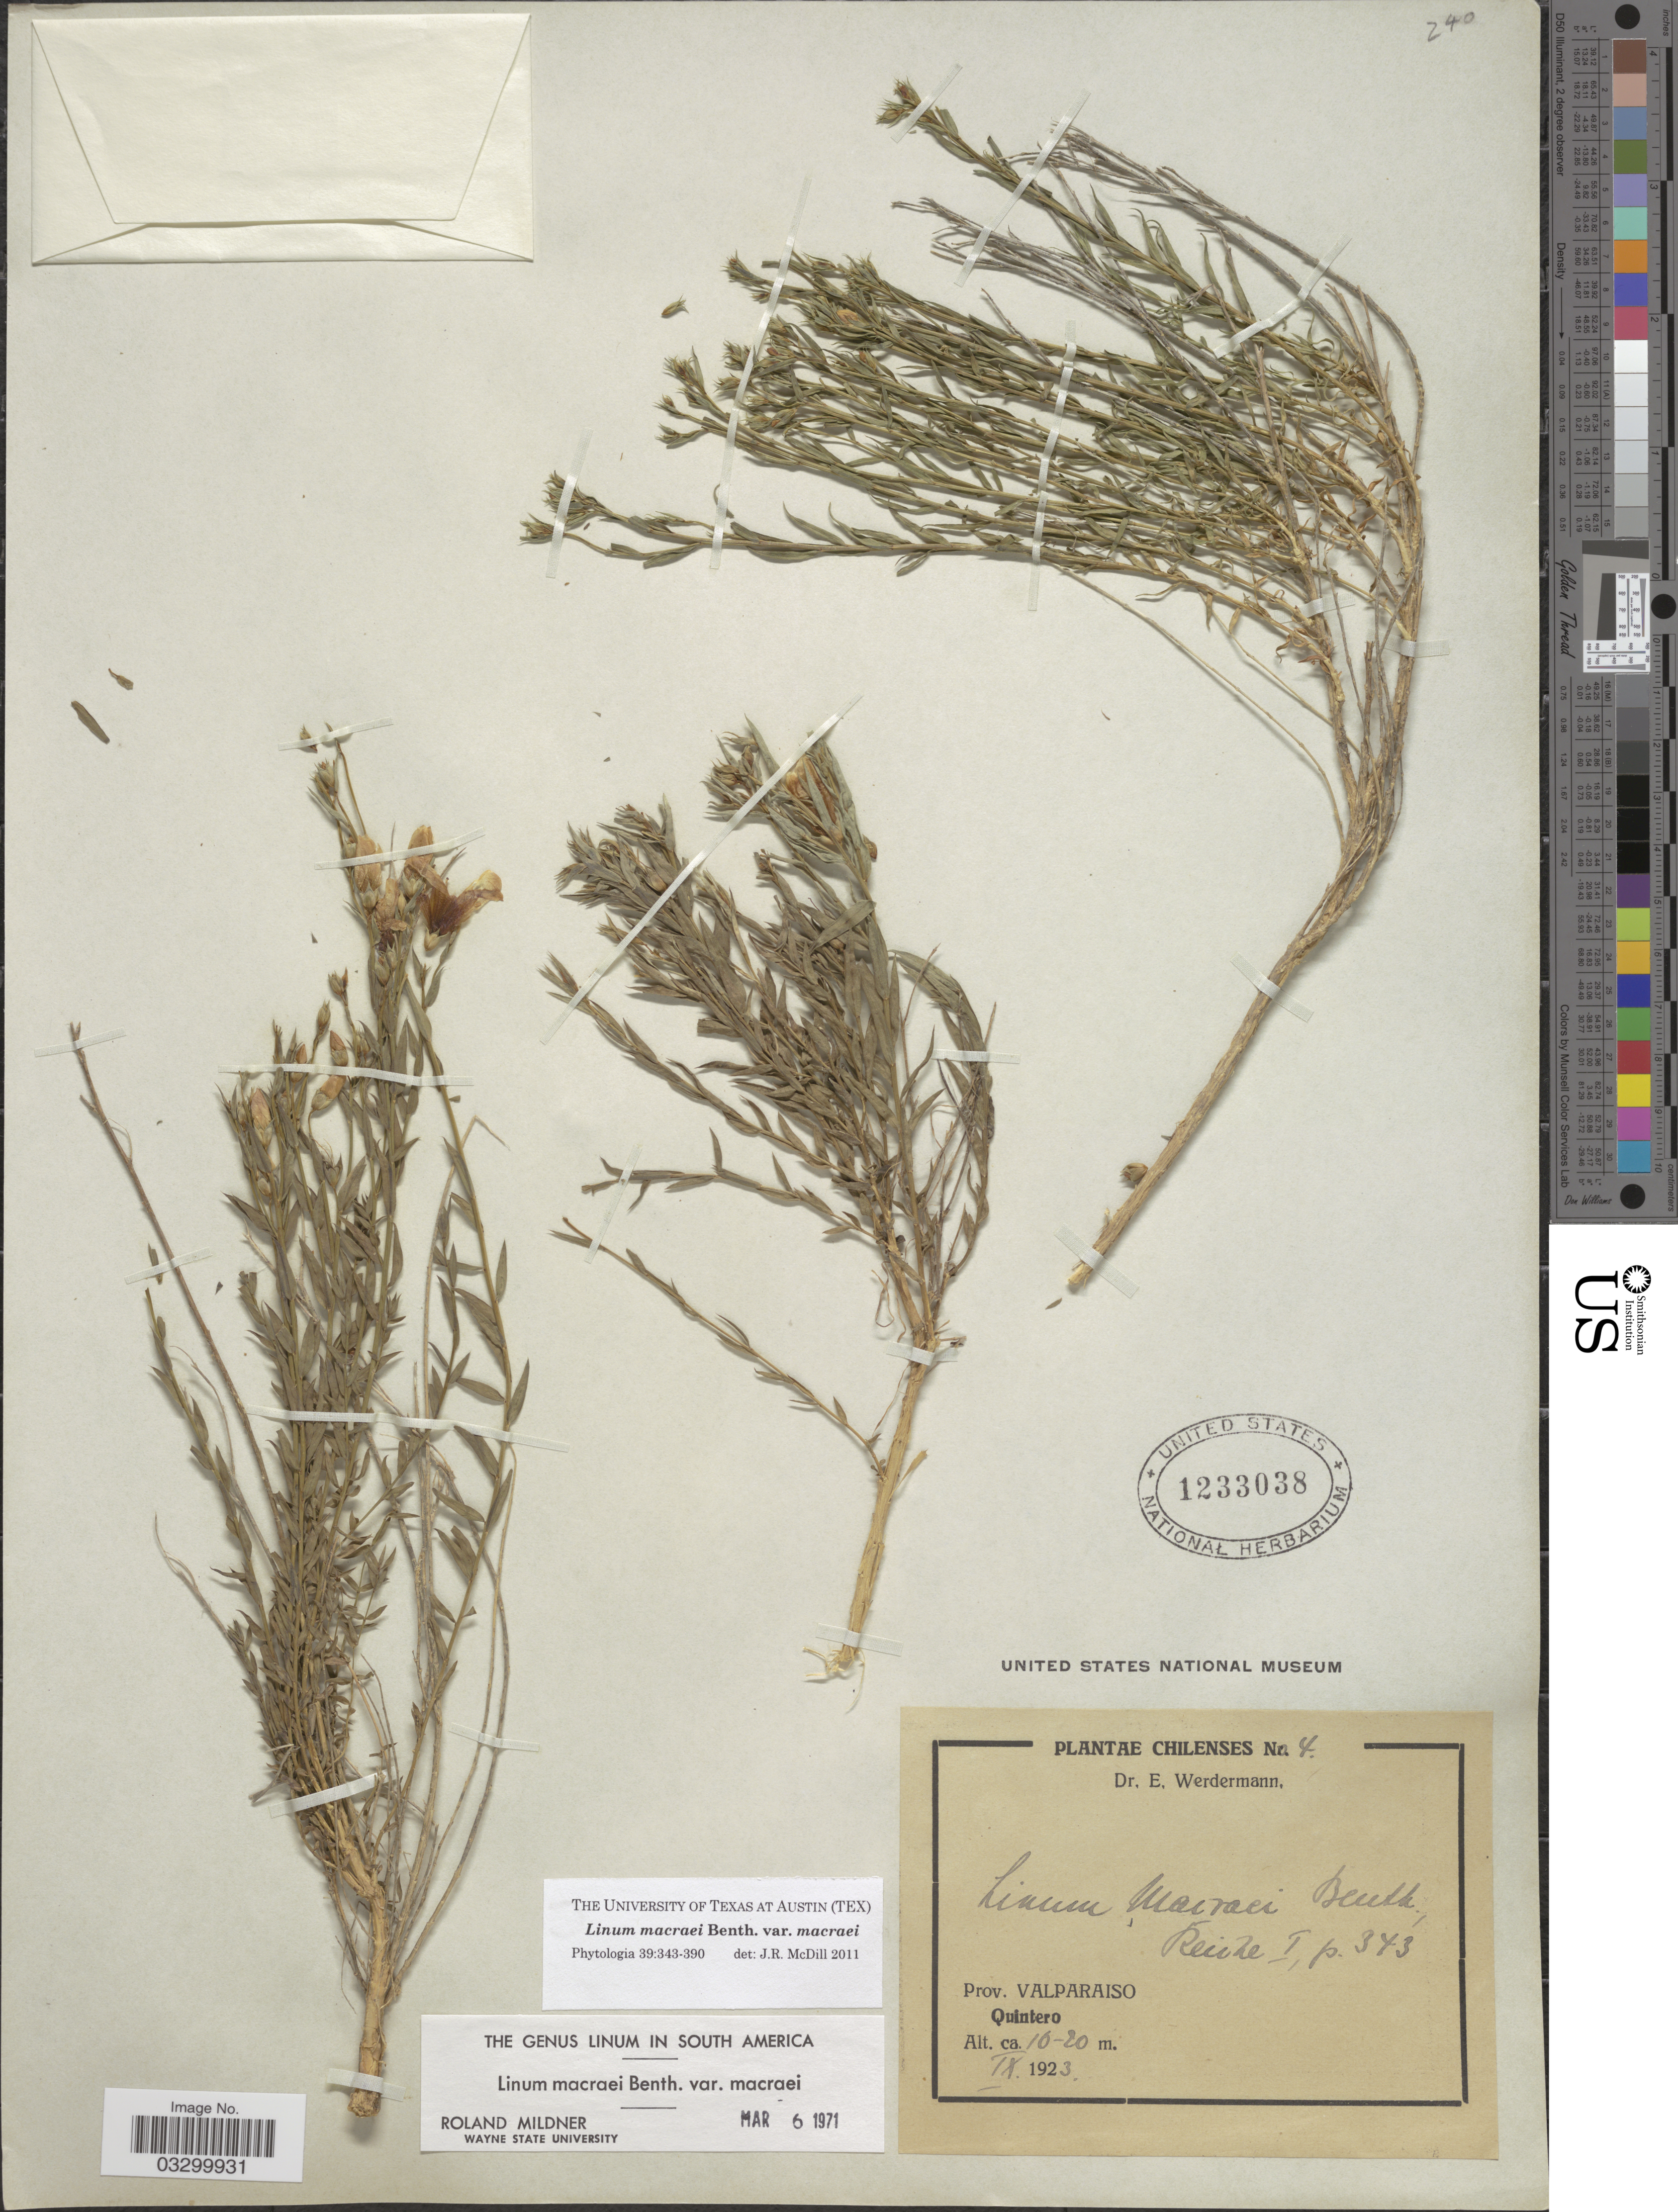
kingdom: Plantae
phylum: Tracheophyta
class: Magnoliopsida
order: Malpighiales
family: Linaceae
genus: Linum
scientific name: Linum macraei var. macraei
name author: Benth.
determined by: McDill, J. R.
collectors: E. Werdermann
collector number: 4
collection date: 1923-09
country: Chile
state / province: Valparaíso (V)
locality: Prov. Valparaiso. Quintero.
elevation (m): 10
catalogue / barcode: US 1233038